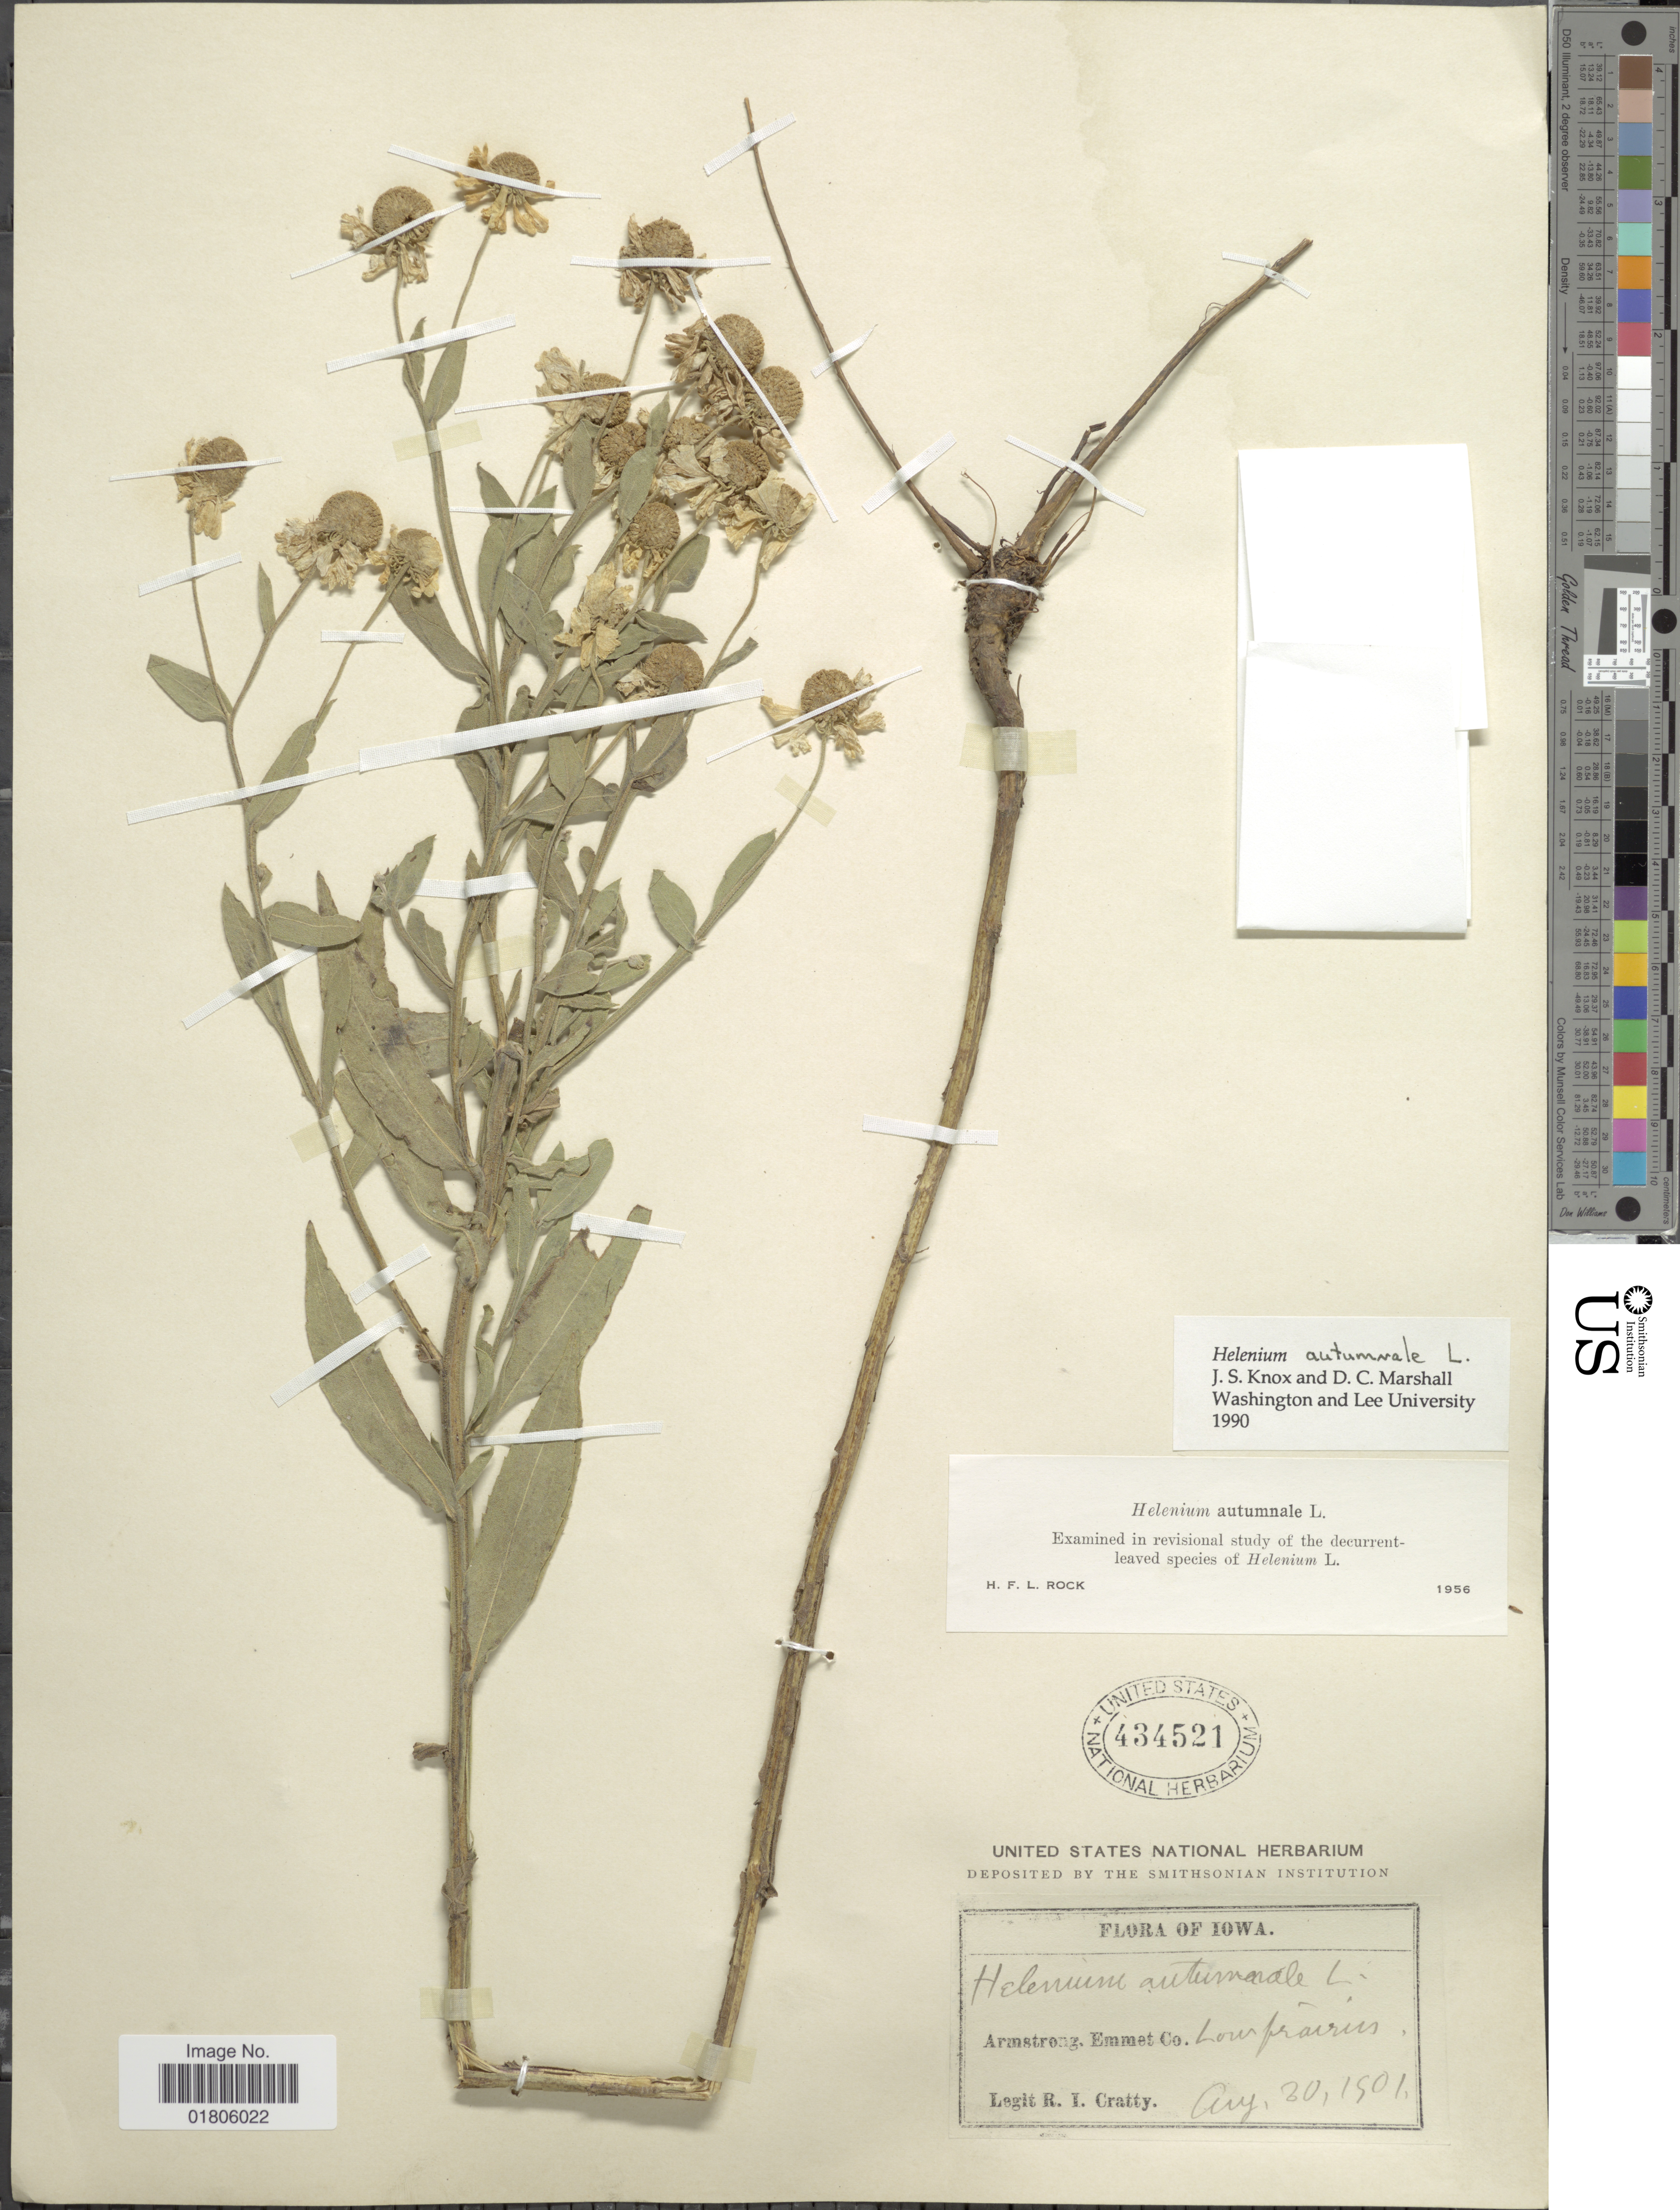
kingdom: Plantae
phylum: Tracheophyta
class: Magnoliopsida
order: Asterales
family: Asteraceae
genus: Helenium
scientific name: Helenium autumnale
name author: L.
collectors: R. Cratty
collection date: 1901-08-20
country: United States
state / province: Iowa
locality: Armstrong. Emmet Co.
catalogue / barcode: US 434521